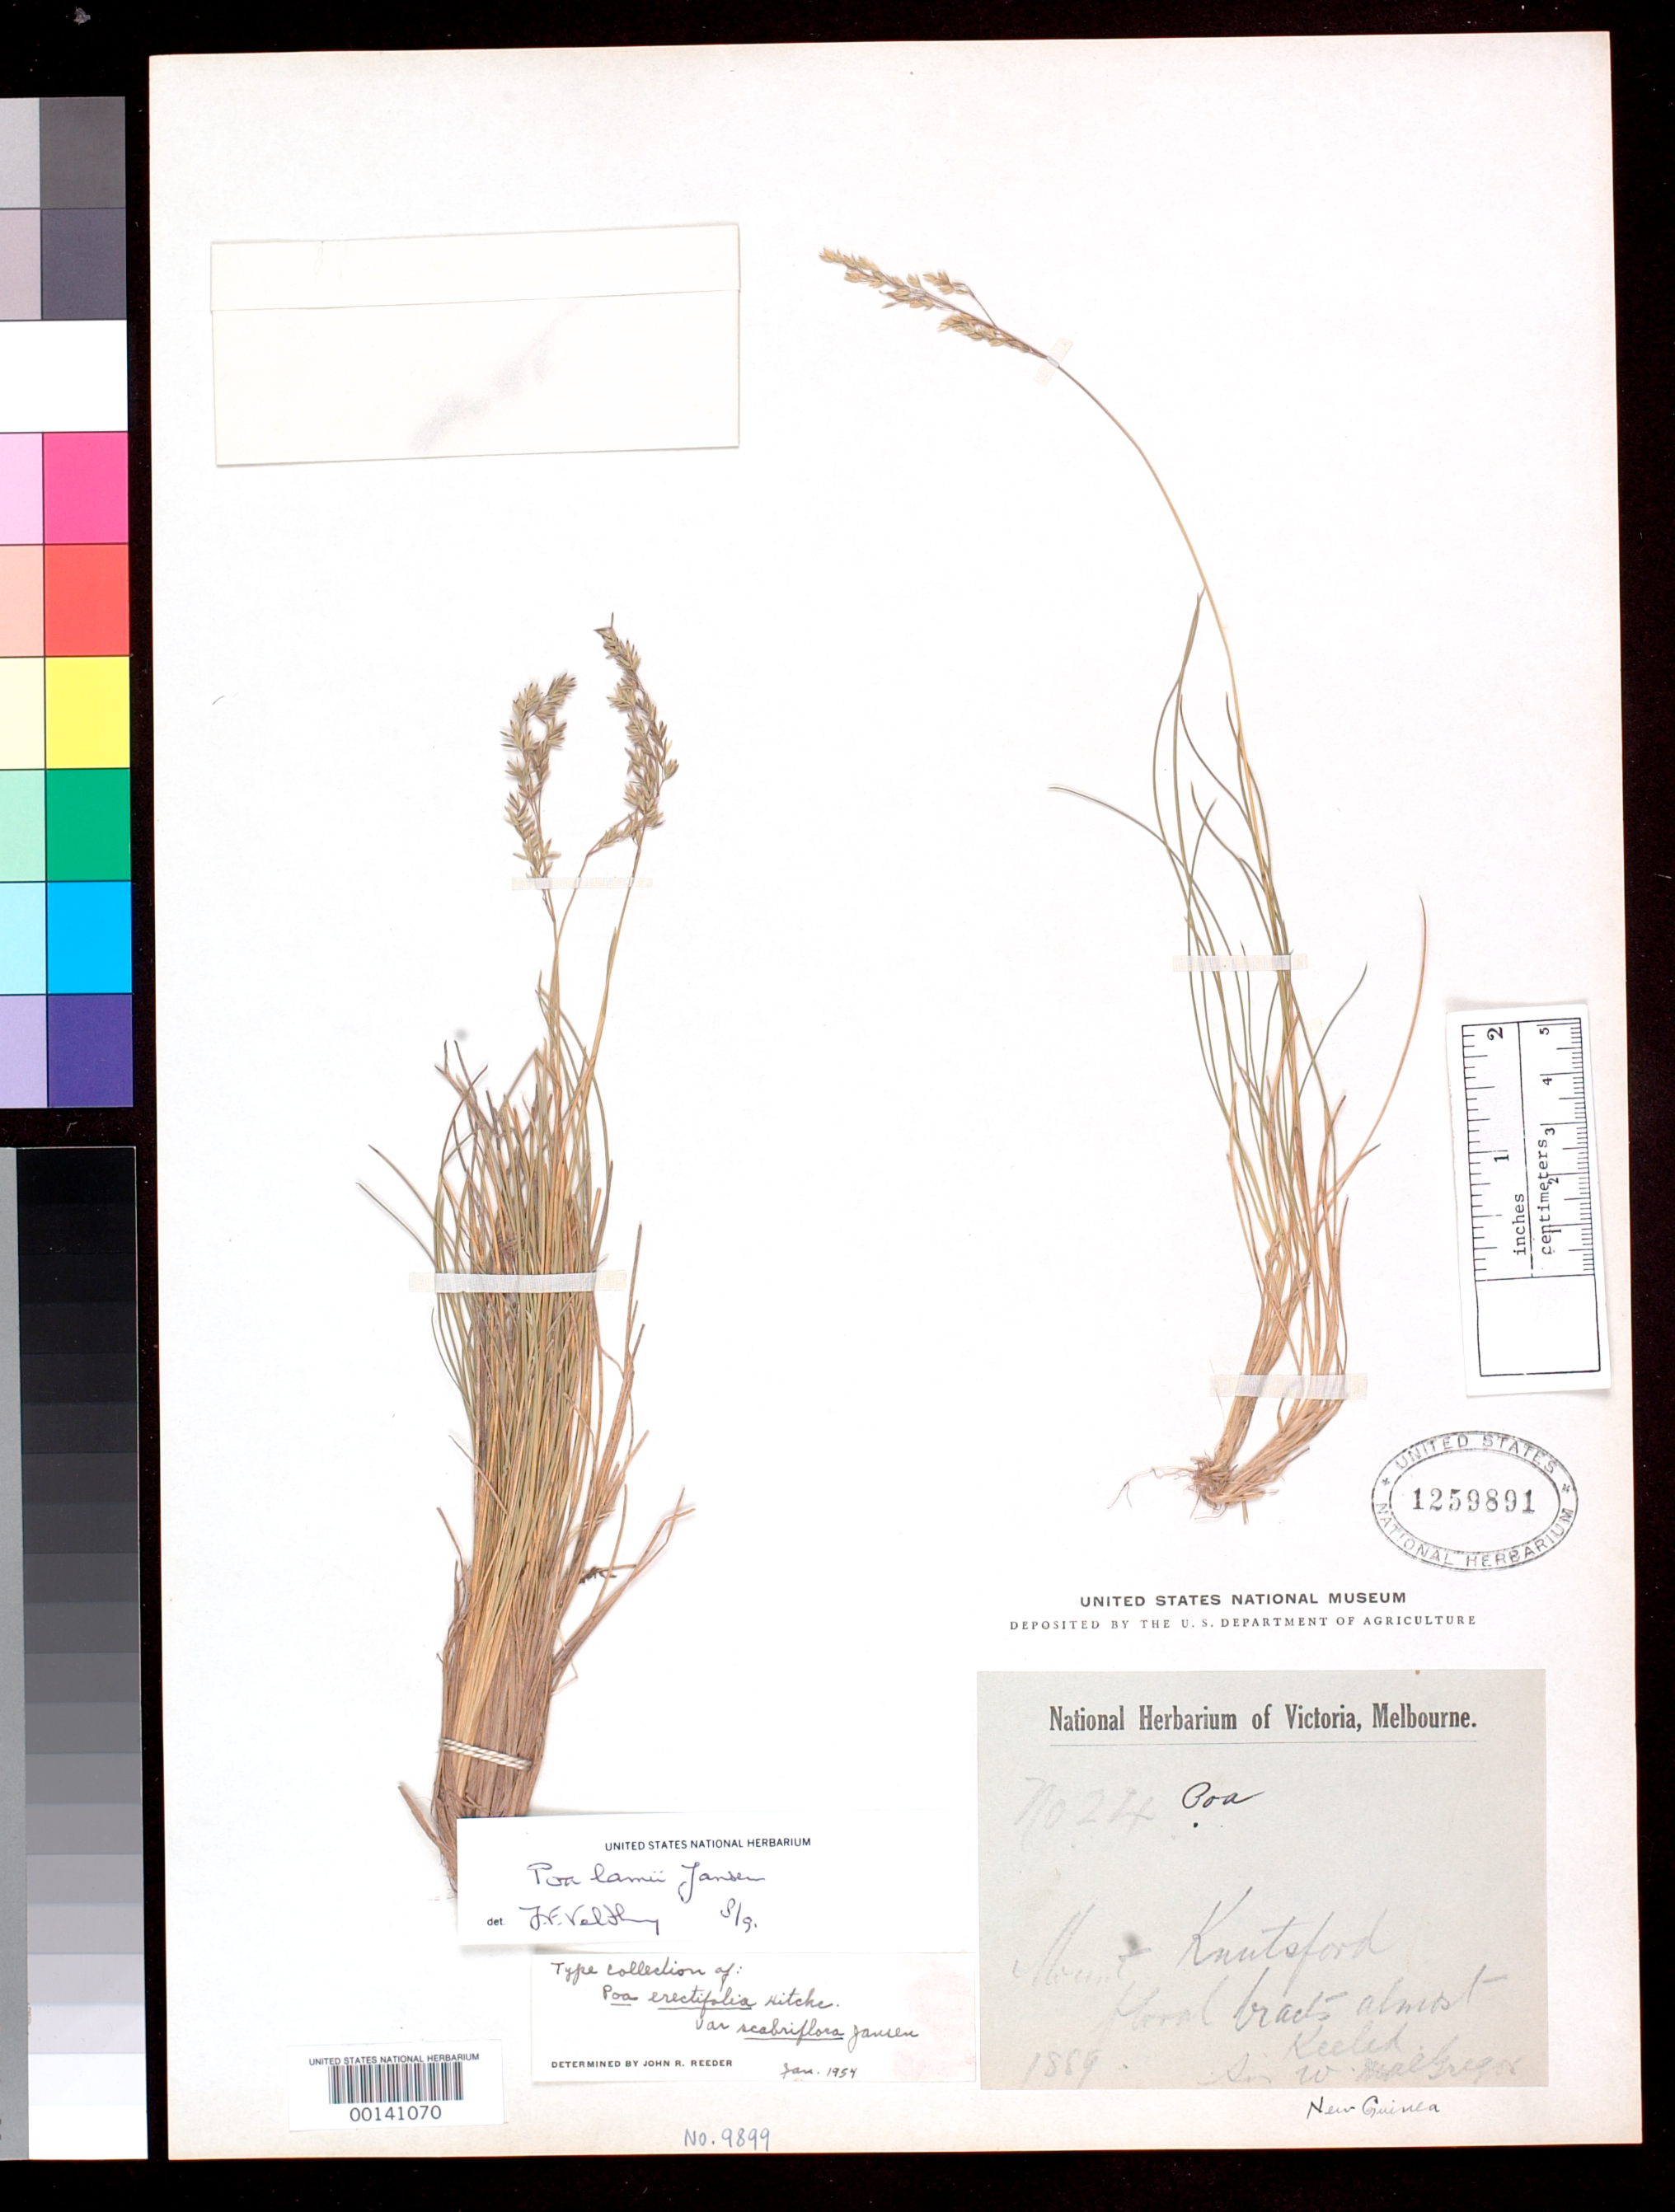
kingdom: Plantae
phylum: Tracheophyta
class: Liliopsida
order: Poales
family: Poaceae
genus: Poa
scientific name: Poa erectifolia var. scabriflora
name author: Jansen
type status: Type Collection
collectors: E. A. McGregor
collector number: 24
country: Papua New Guinea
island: New Guinea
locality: Mt. Krutsford.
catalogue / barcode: US 1259891